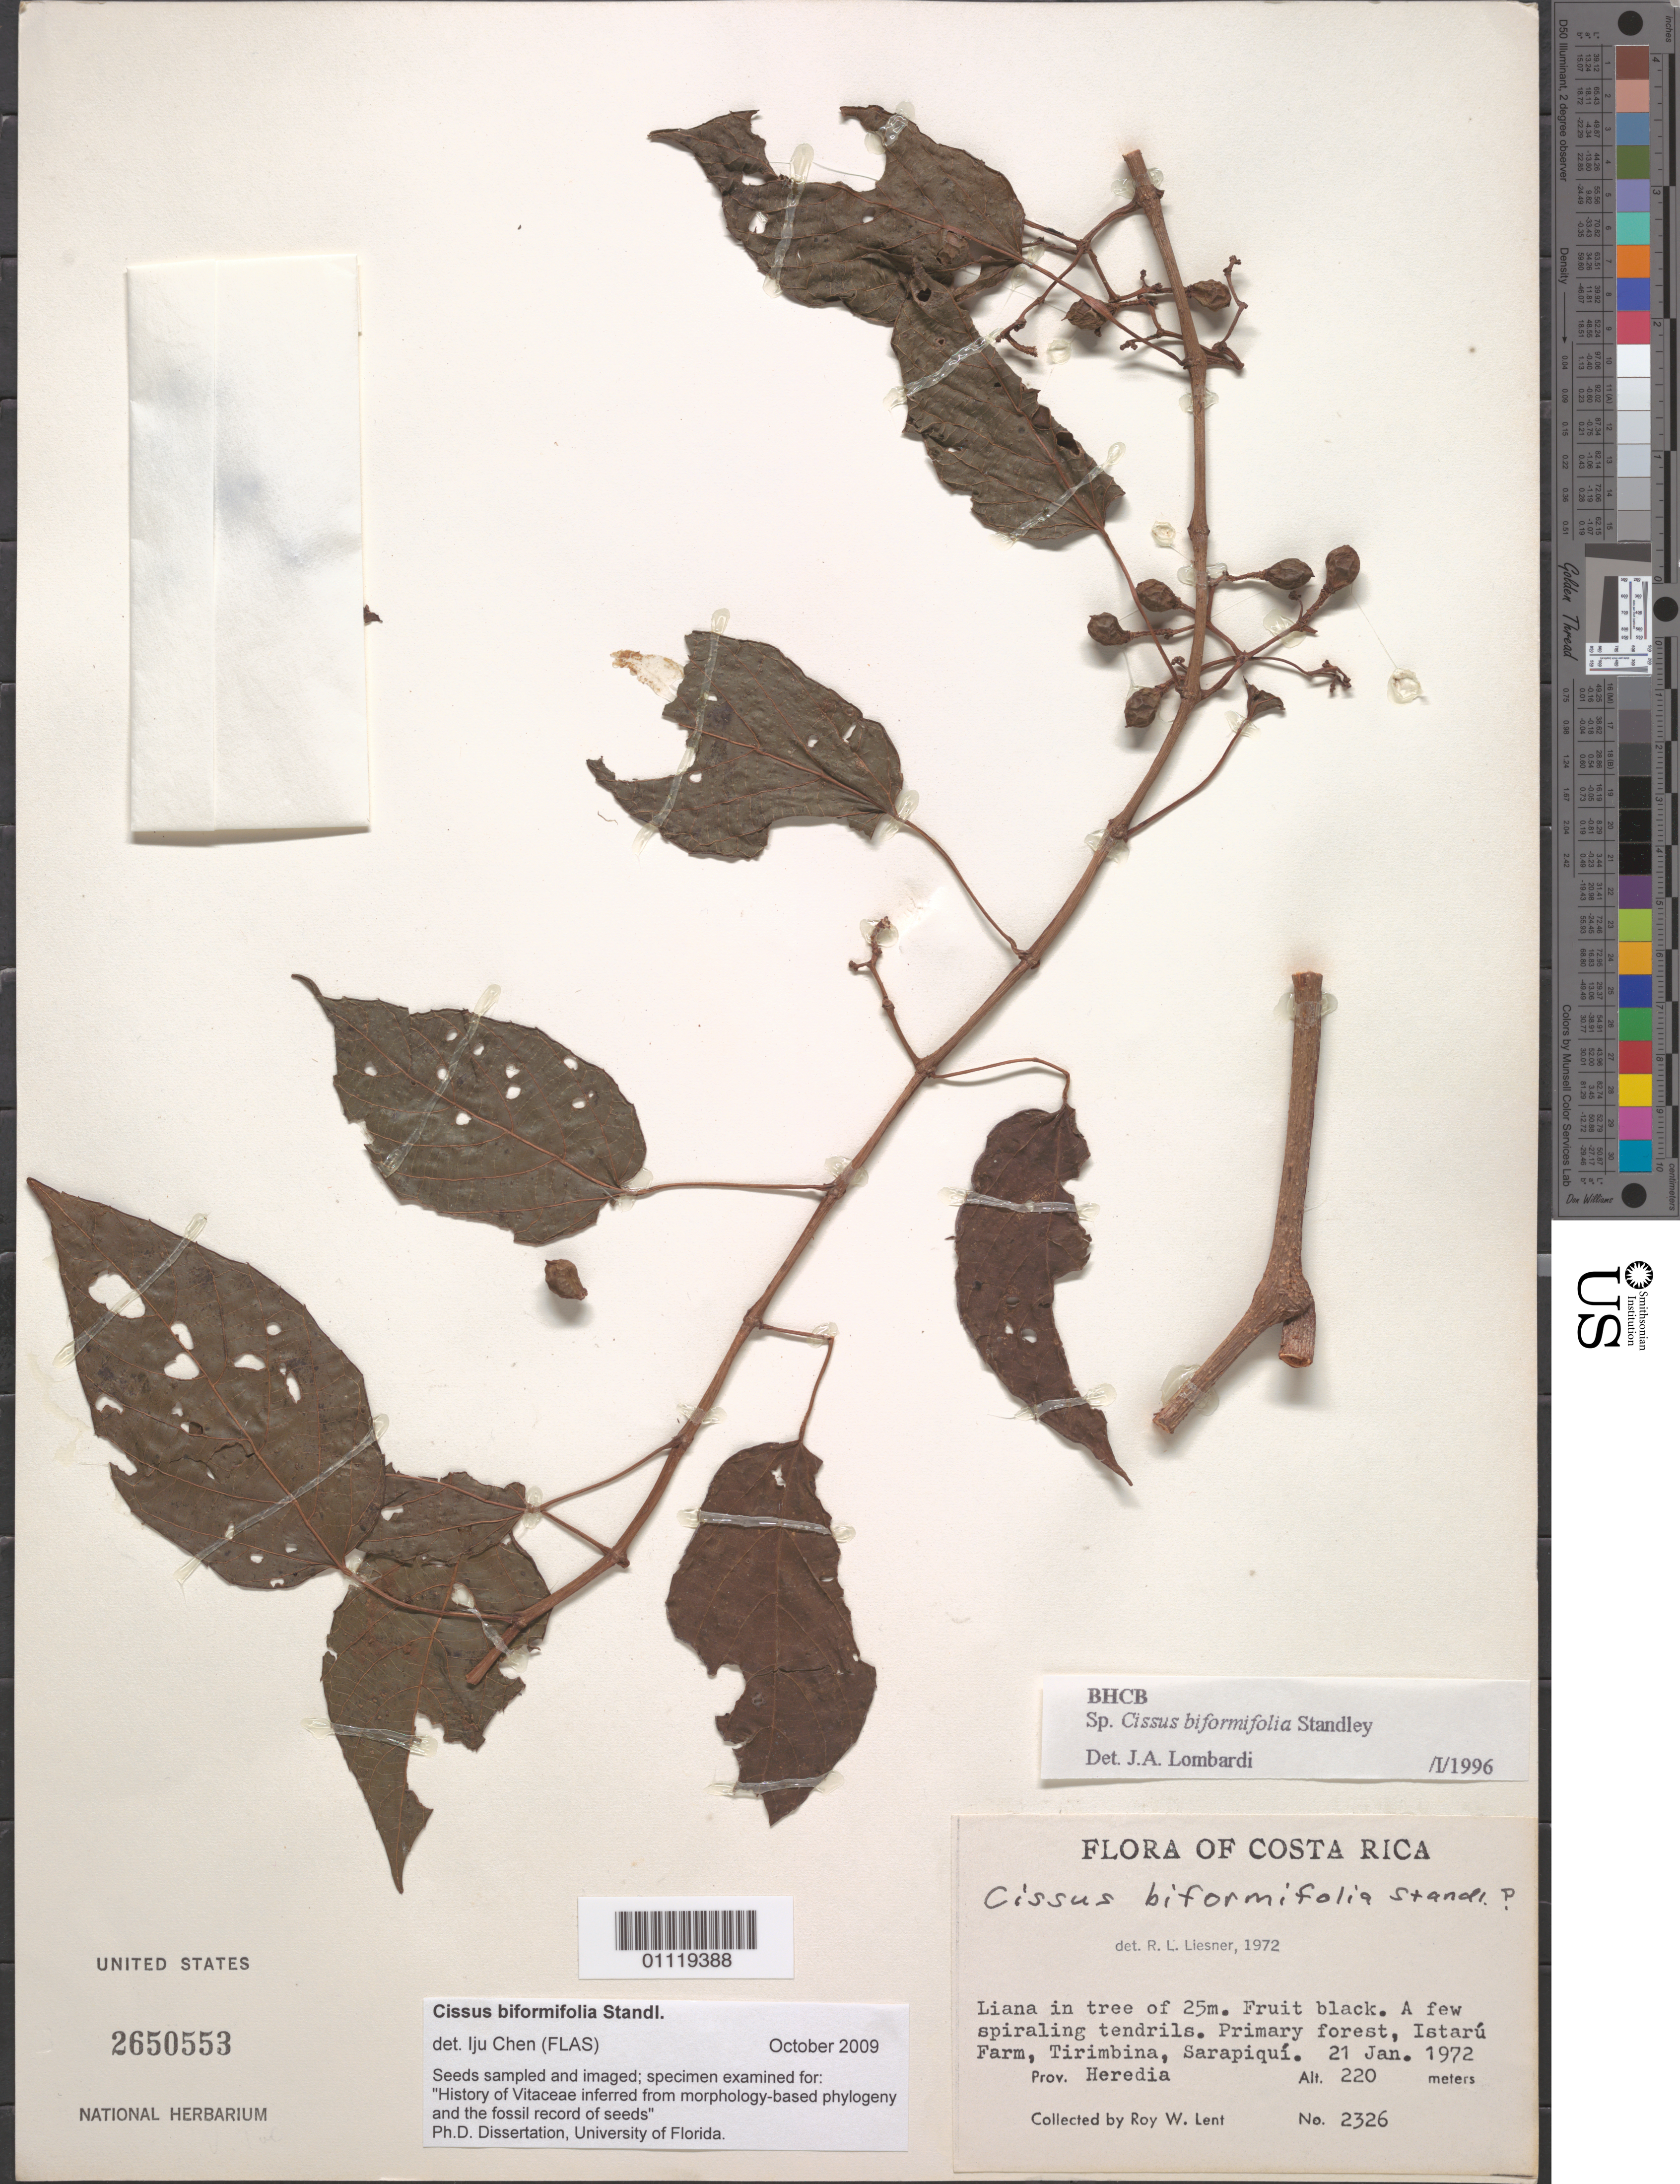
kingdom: Plantae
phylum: Tracheophyta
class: Magnoliopsida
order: Vitales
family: Vitaceae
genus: Cissus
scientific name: Cissus biformifolia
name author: Standl.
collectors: R. W. Lent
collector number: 2326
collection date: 1972-01-21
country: Costa Rica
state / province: Heredia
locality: Primary forest, Istaru Farm, Tirimbina, Sarapiqui.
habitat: Liana in tree.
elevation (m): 220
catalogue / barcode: US 2650553